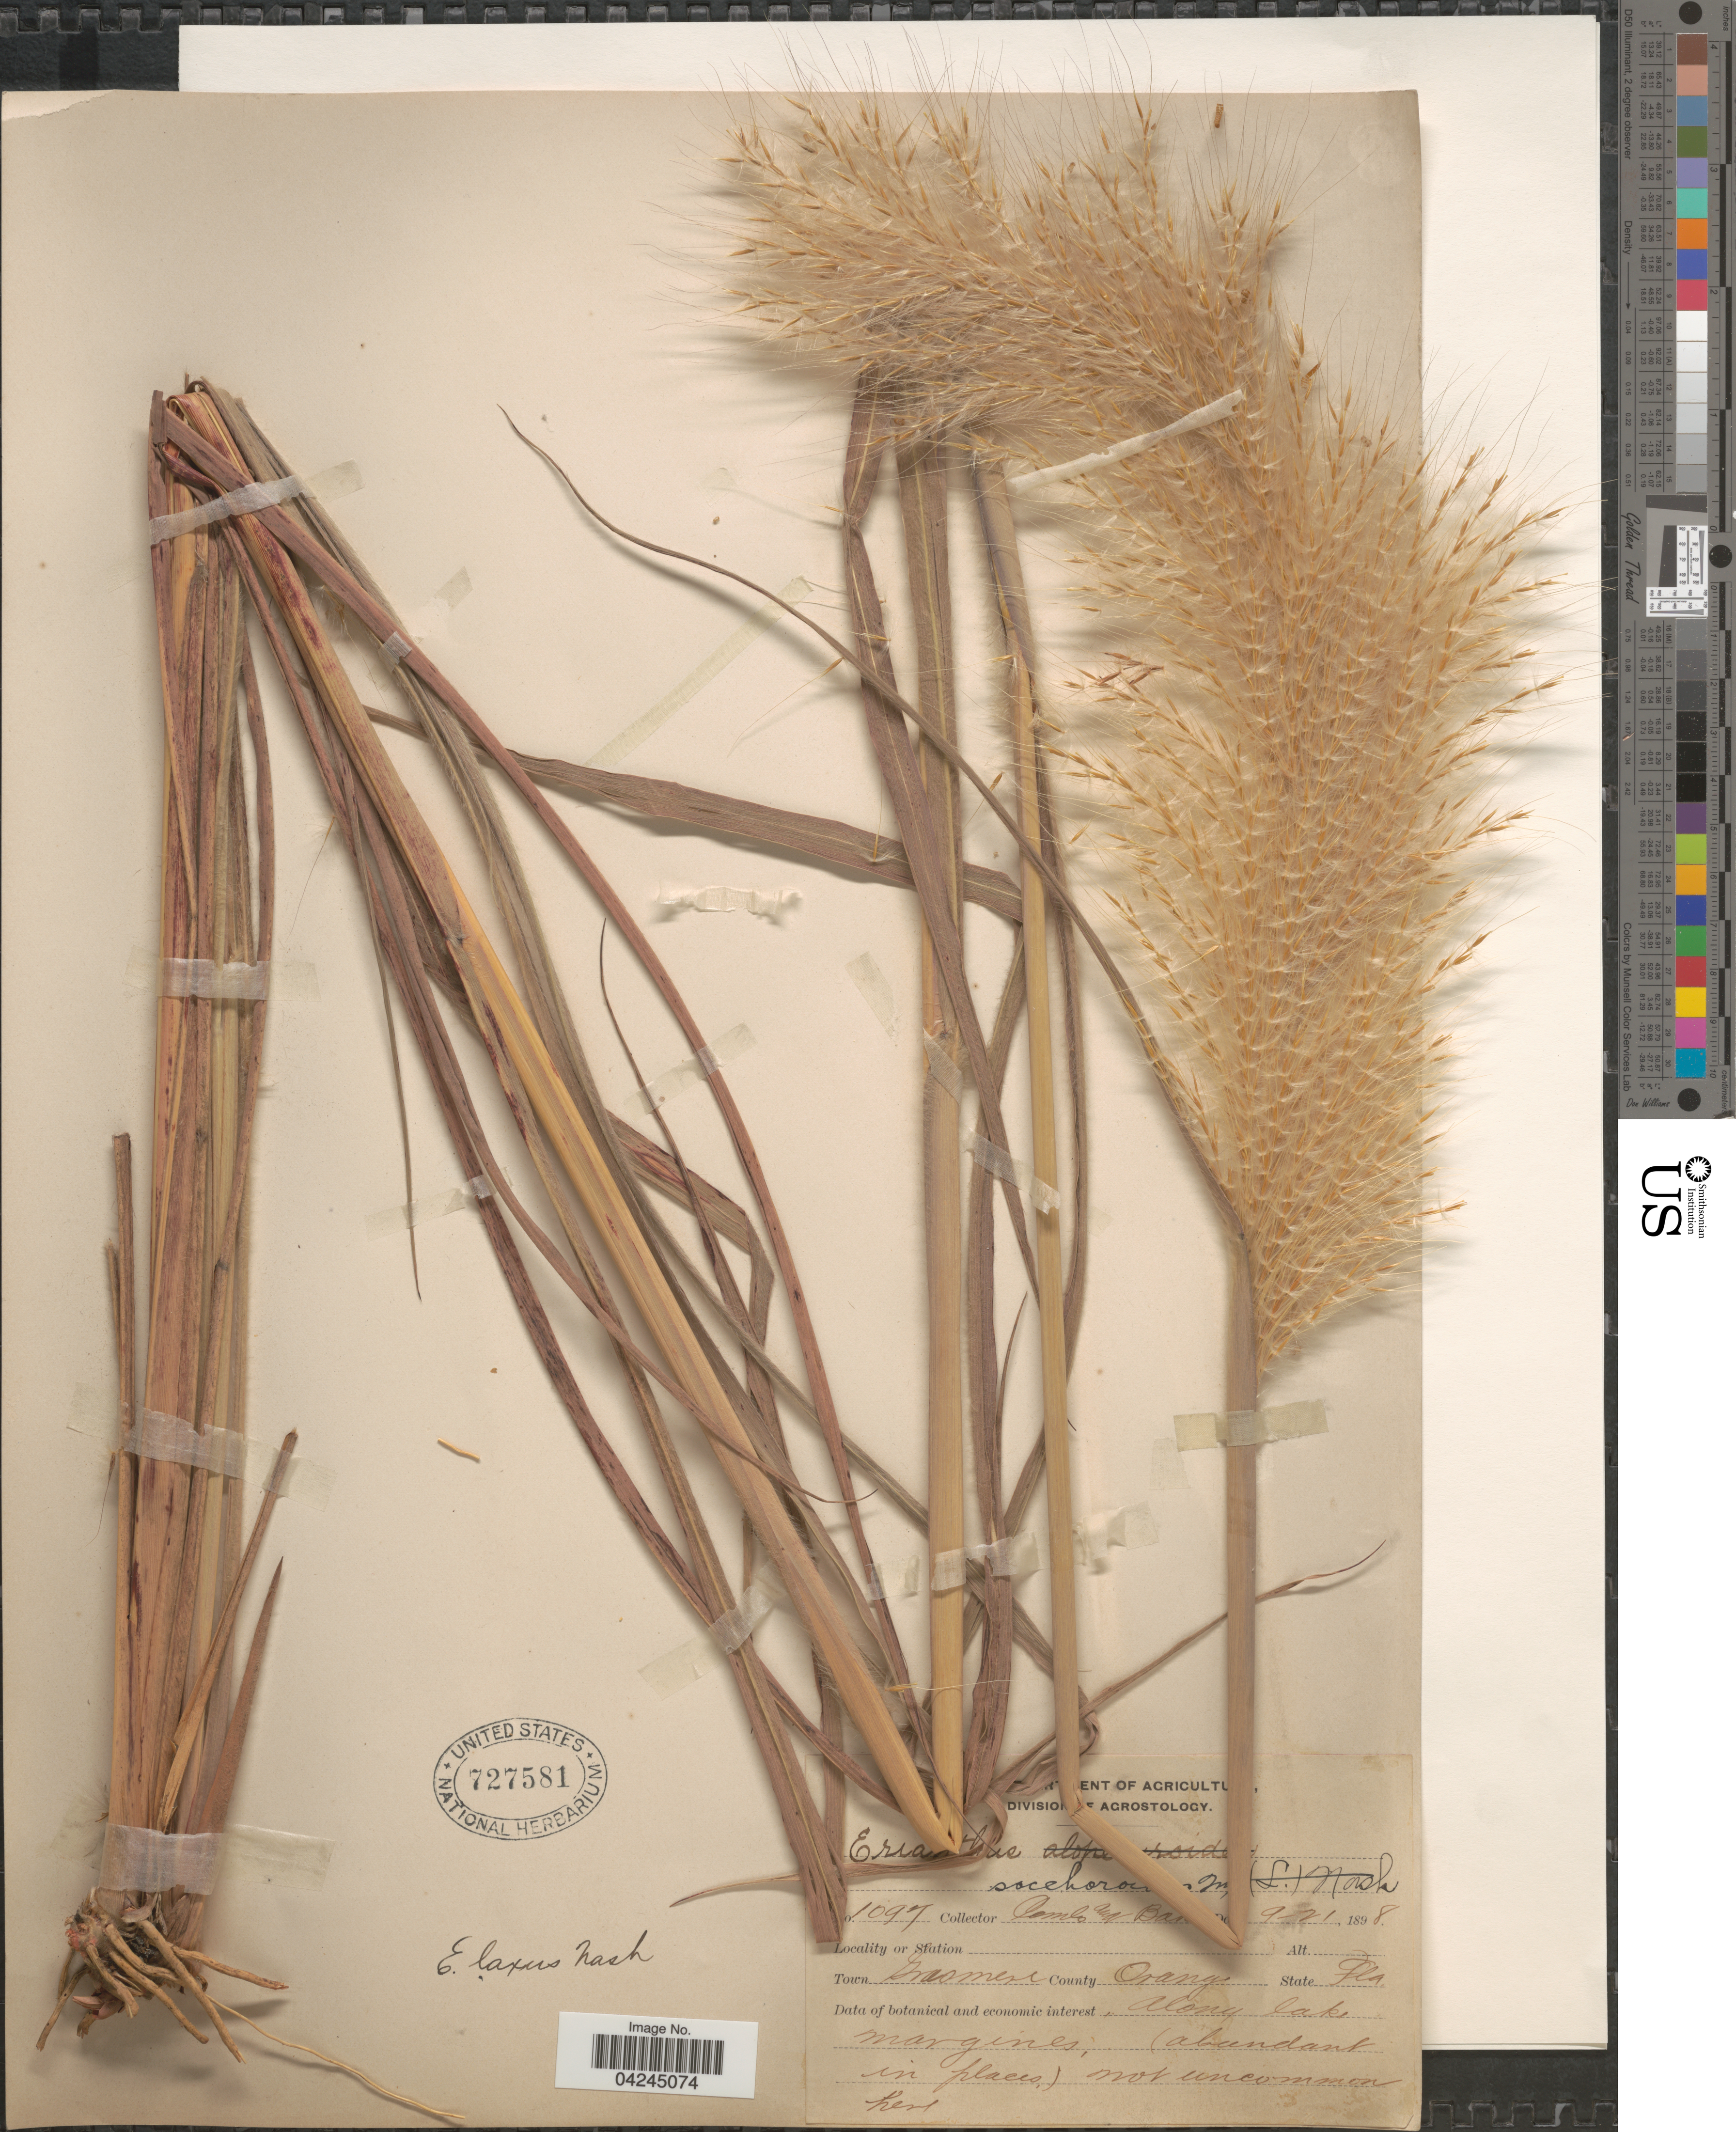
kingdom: Plantae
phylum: Tracheophyta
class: Liliopsida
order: Poales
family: Poaceae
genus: Erianthus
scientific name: Erianthus giganteus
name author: (Walter) P. Beauv.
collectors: -. Combs & -- Baker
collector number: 1097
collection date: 1898-09-21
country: United States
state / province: Florida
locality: Town Grasmere. County Orange. Along lake margines.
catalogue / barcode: US 727581